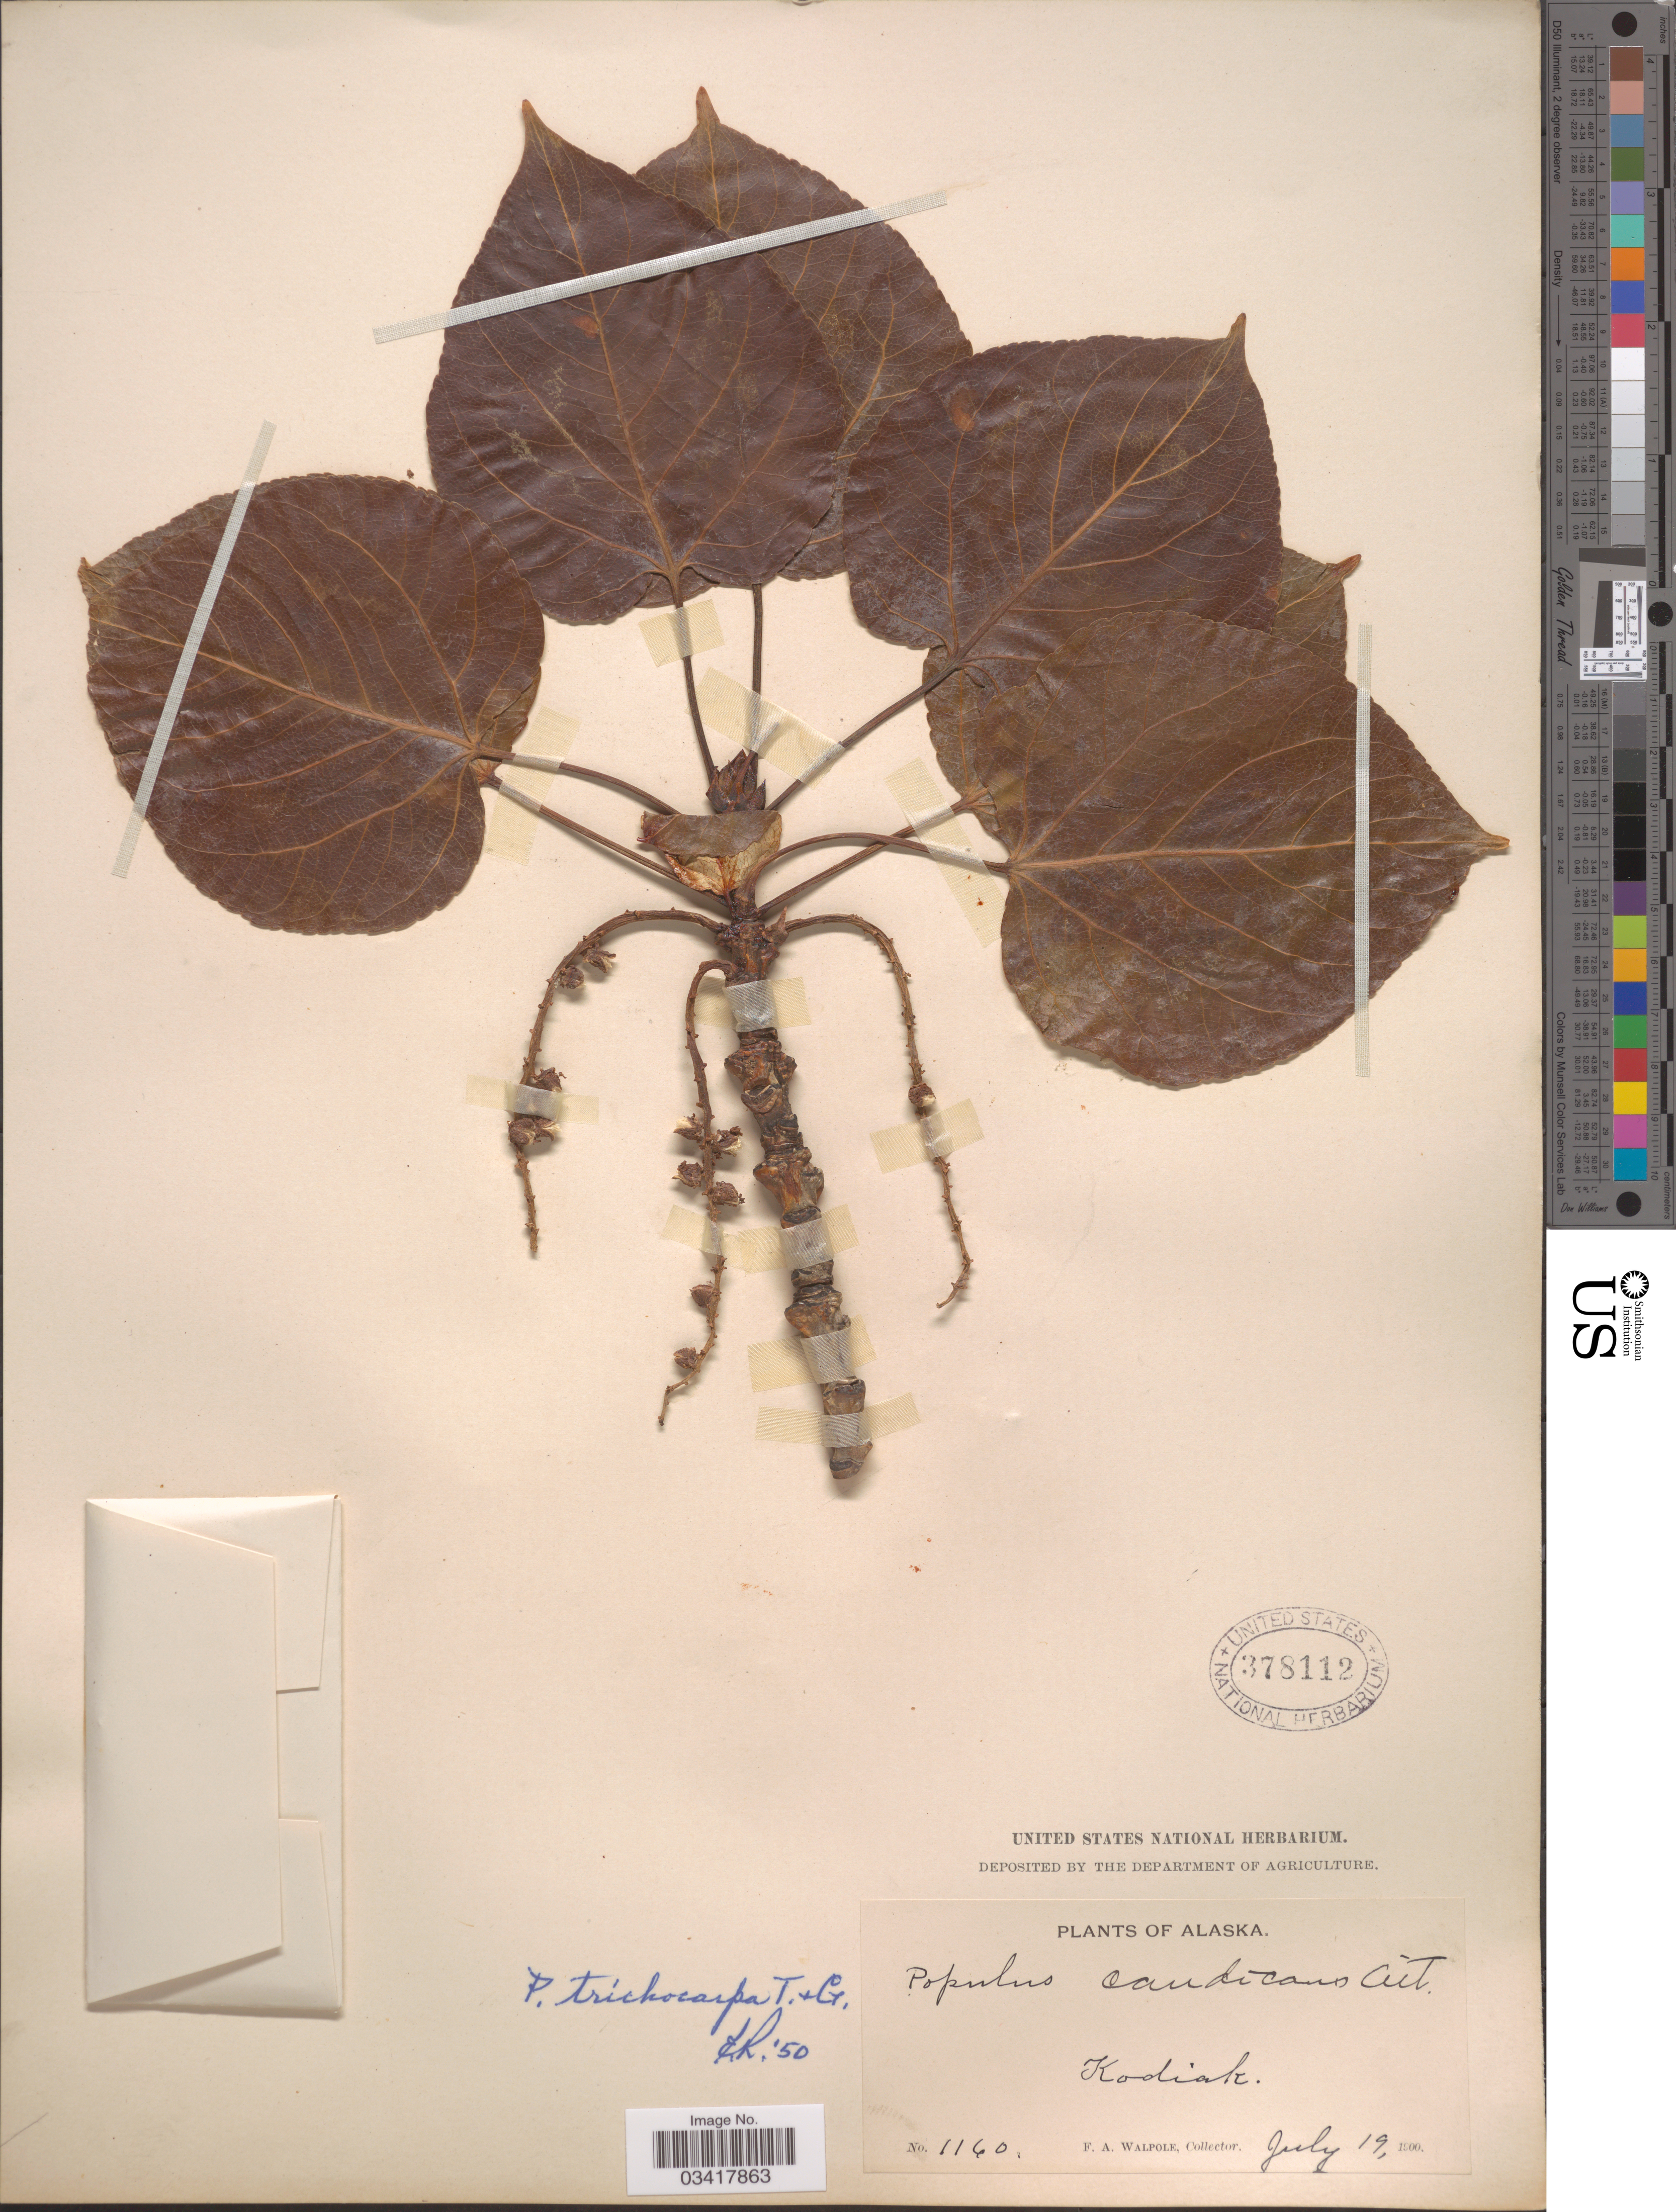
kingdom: Plantae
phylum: Tracheophyta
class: Magnoliopsida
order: Malpighiales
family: Salicaceae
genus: Populus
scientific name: Populus trichocarpa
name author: Torr. & A. Gray ex W. Hook.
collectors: F. Walpole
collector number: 1160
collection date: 1900-07-19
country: United States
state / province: Alaska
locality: Kodiak.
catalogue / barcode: US 378112